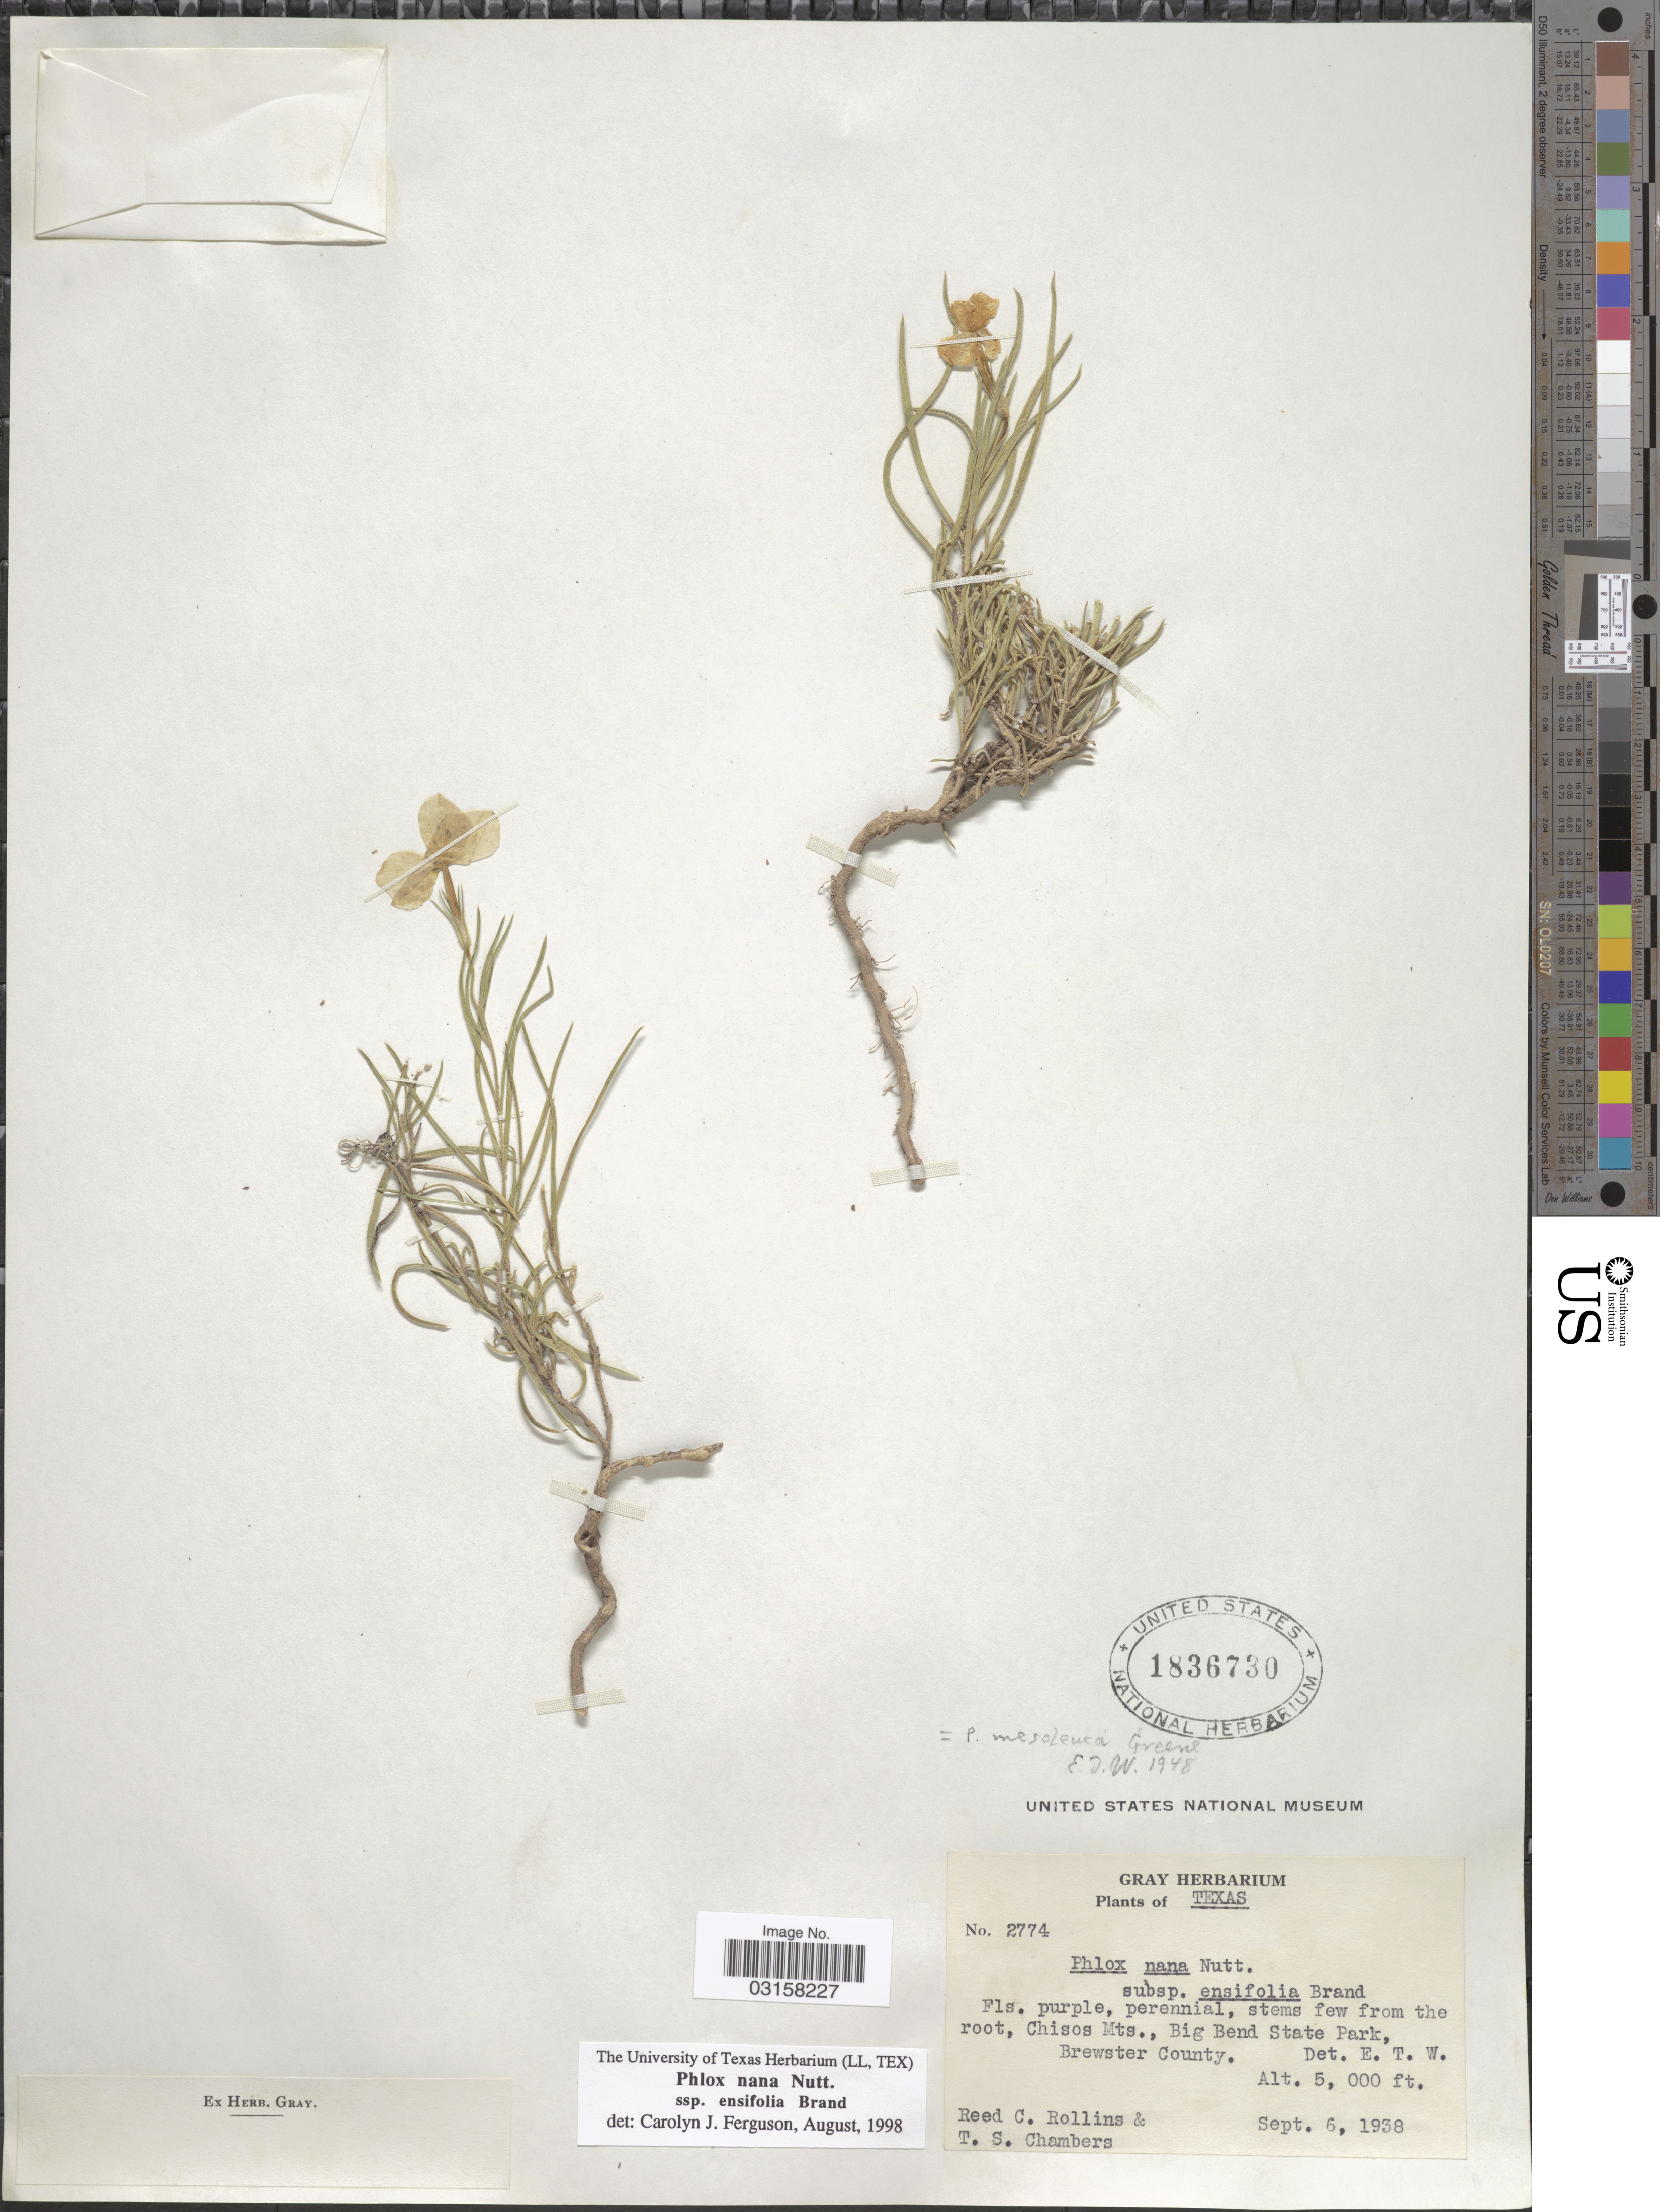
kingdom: Plantae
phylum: Tracheophyta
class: Magnoliopsida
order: Ericales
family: Polemoniaceae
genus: Phlox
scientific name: Phlox mesoleuca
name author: Greene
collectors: R. C. Rollins & T. Chambers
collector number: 2774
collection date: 1938-09-06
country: United States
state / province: Texas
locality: Chisos Mts., Big Bend State Park, Brewster County.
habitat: Chisos Mountains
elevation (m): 1524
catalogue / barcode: US 1836730